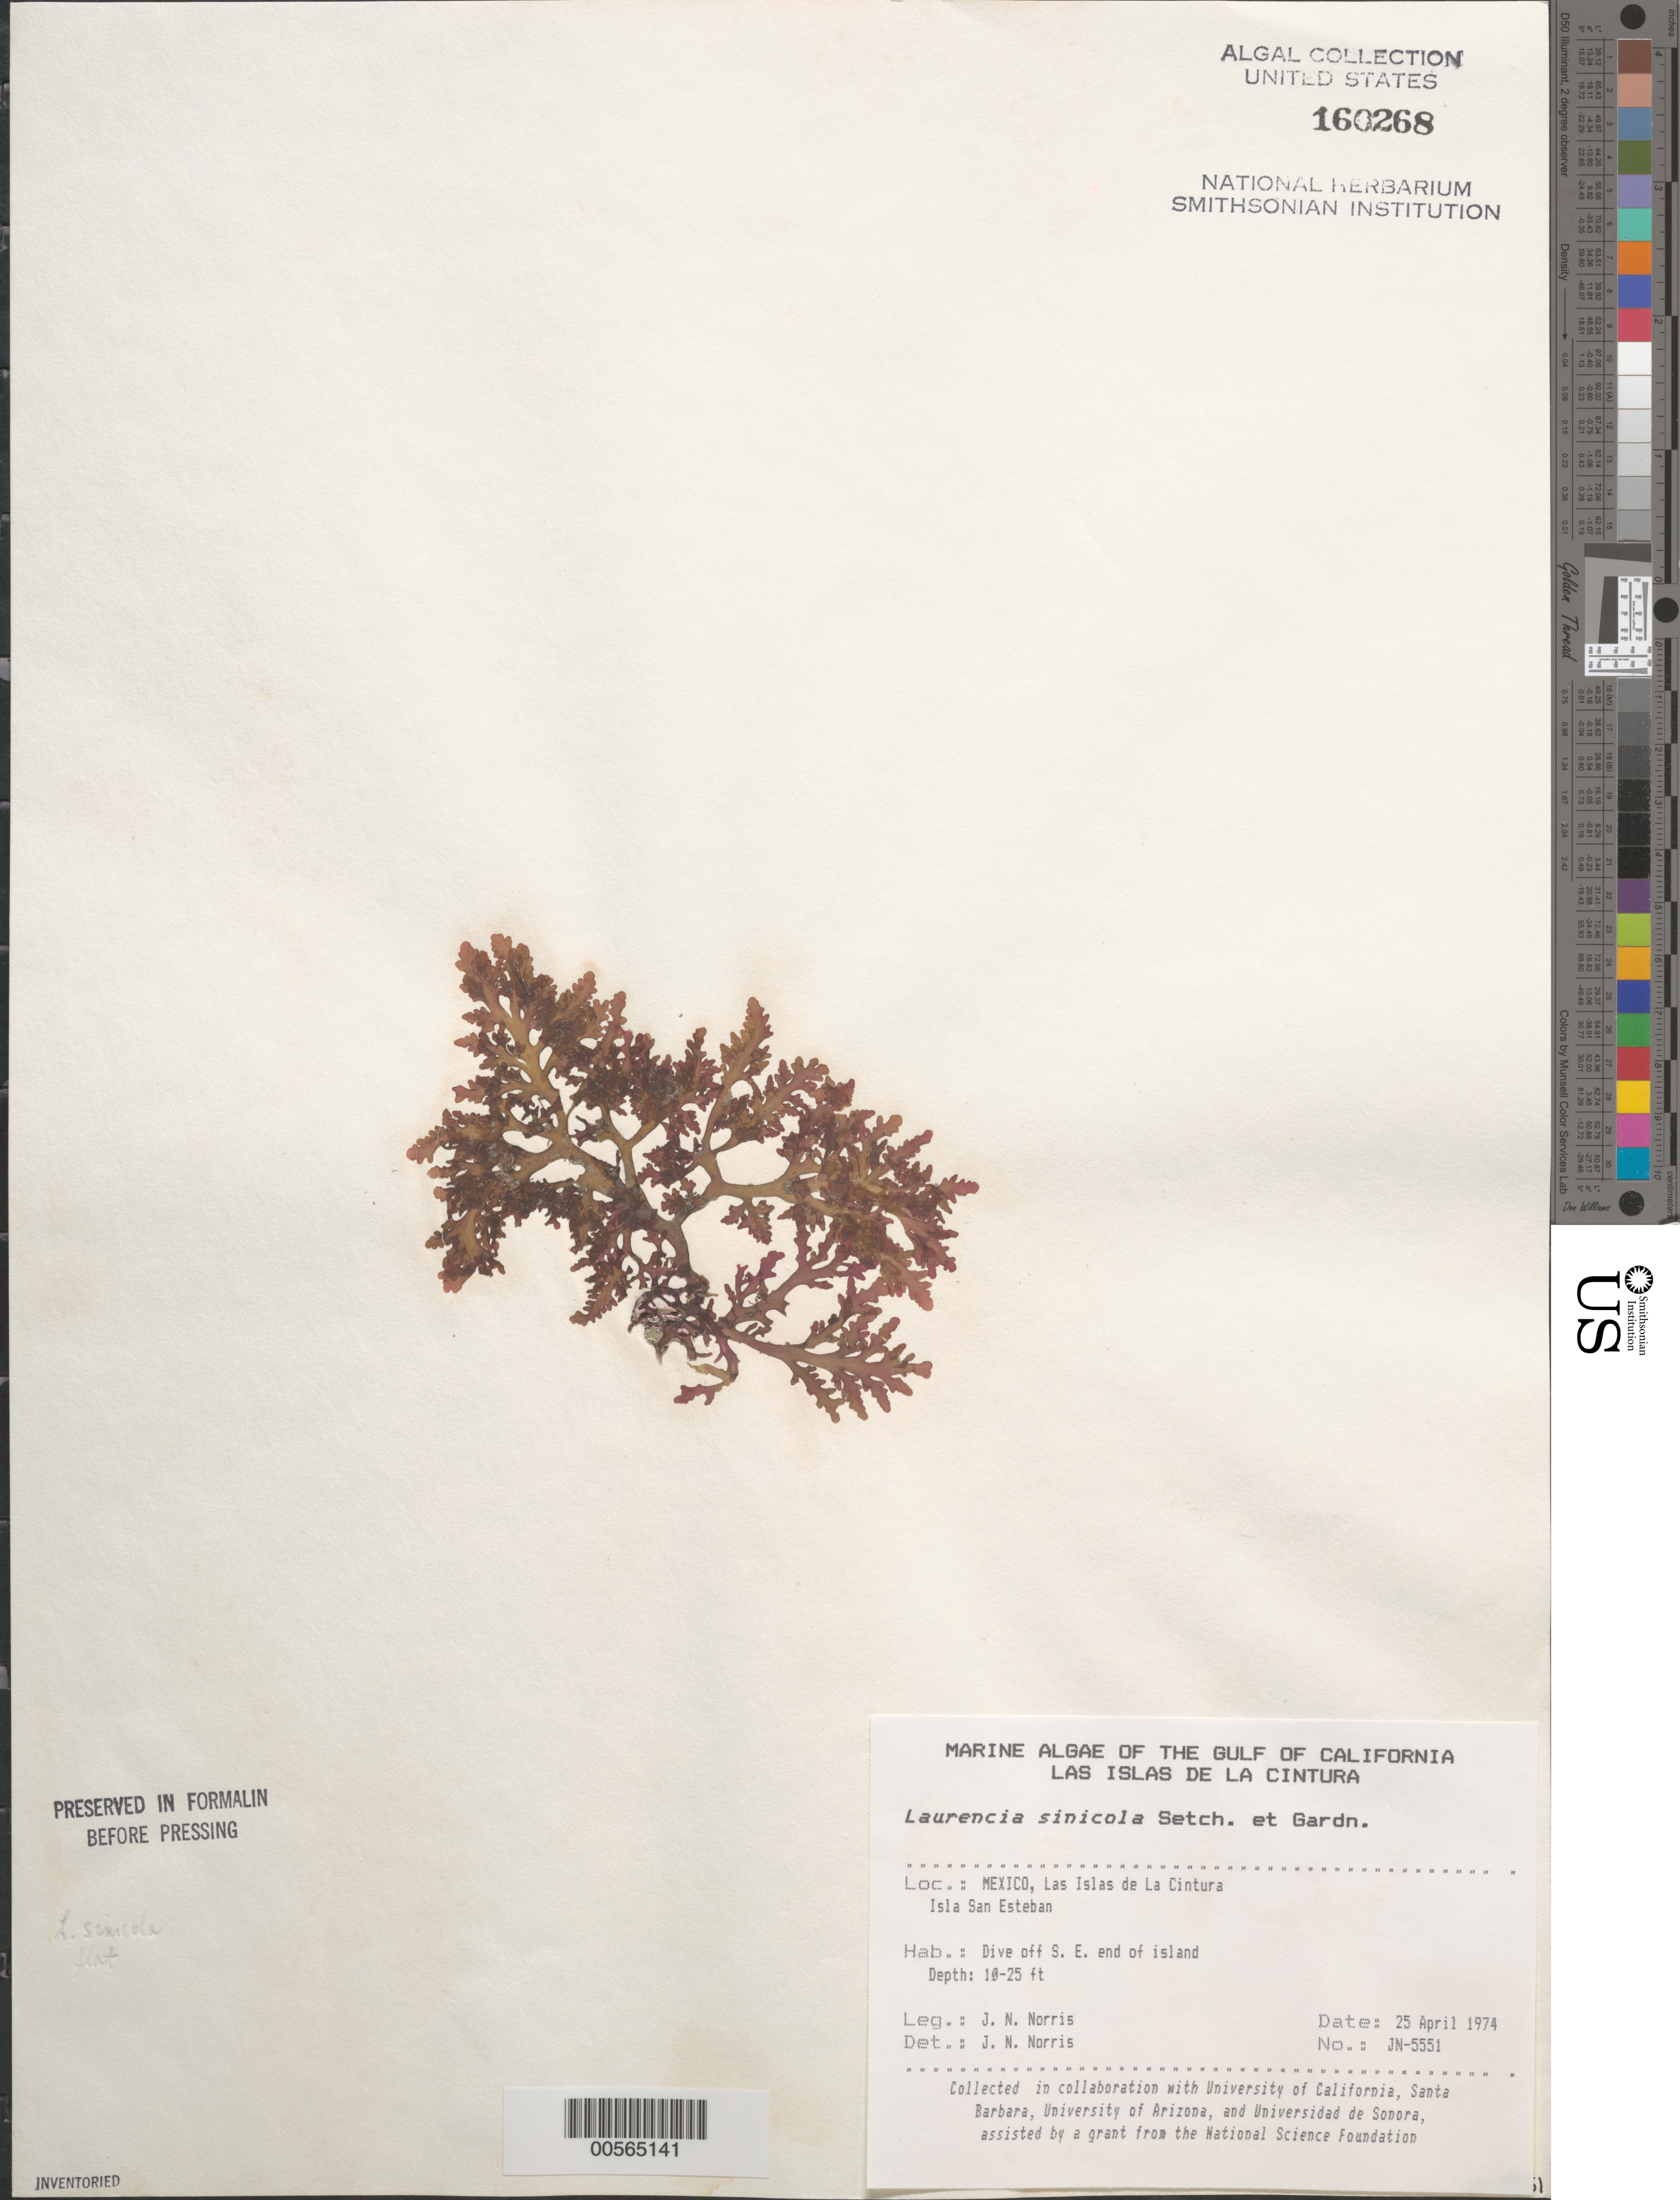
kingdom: Plantae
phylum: Rhodophyta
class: Florideophyceae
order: Ceramiales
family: Rhodomelaceae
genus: Osmundea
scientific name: Osmundea sinicola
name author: (Setchell & N.L. Gardner) K.W. Nam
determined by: Algae name updating Project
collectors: J. N. Norris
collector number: JN-5551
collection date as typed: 25 Apr 1974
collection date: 1974-04-25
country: Mexico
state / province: Baja California Norte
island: Isla San Esteban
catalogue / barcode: US 160268